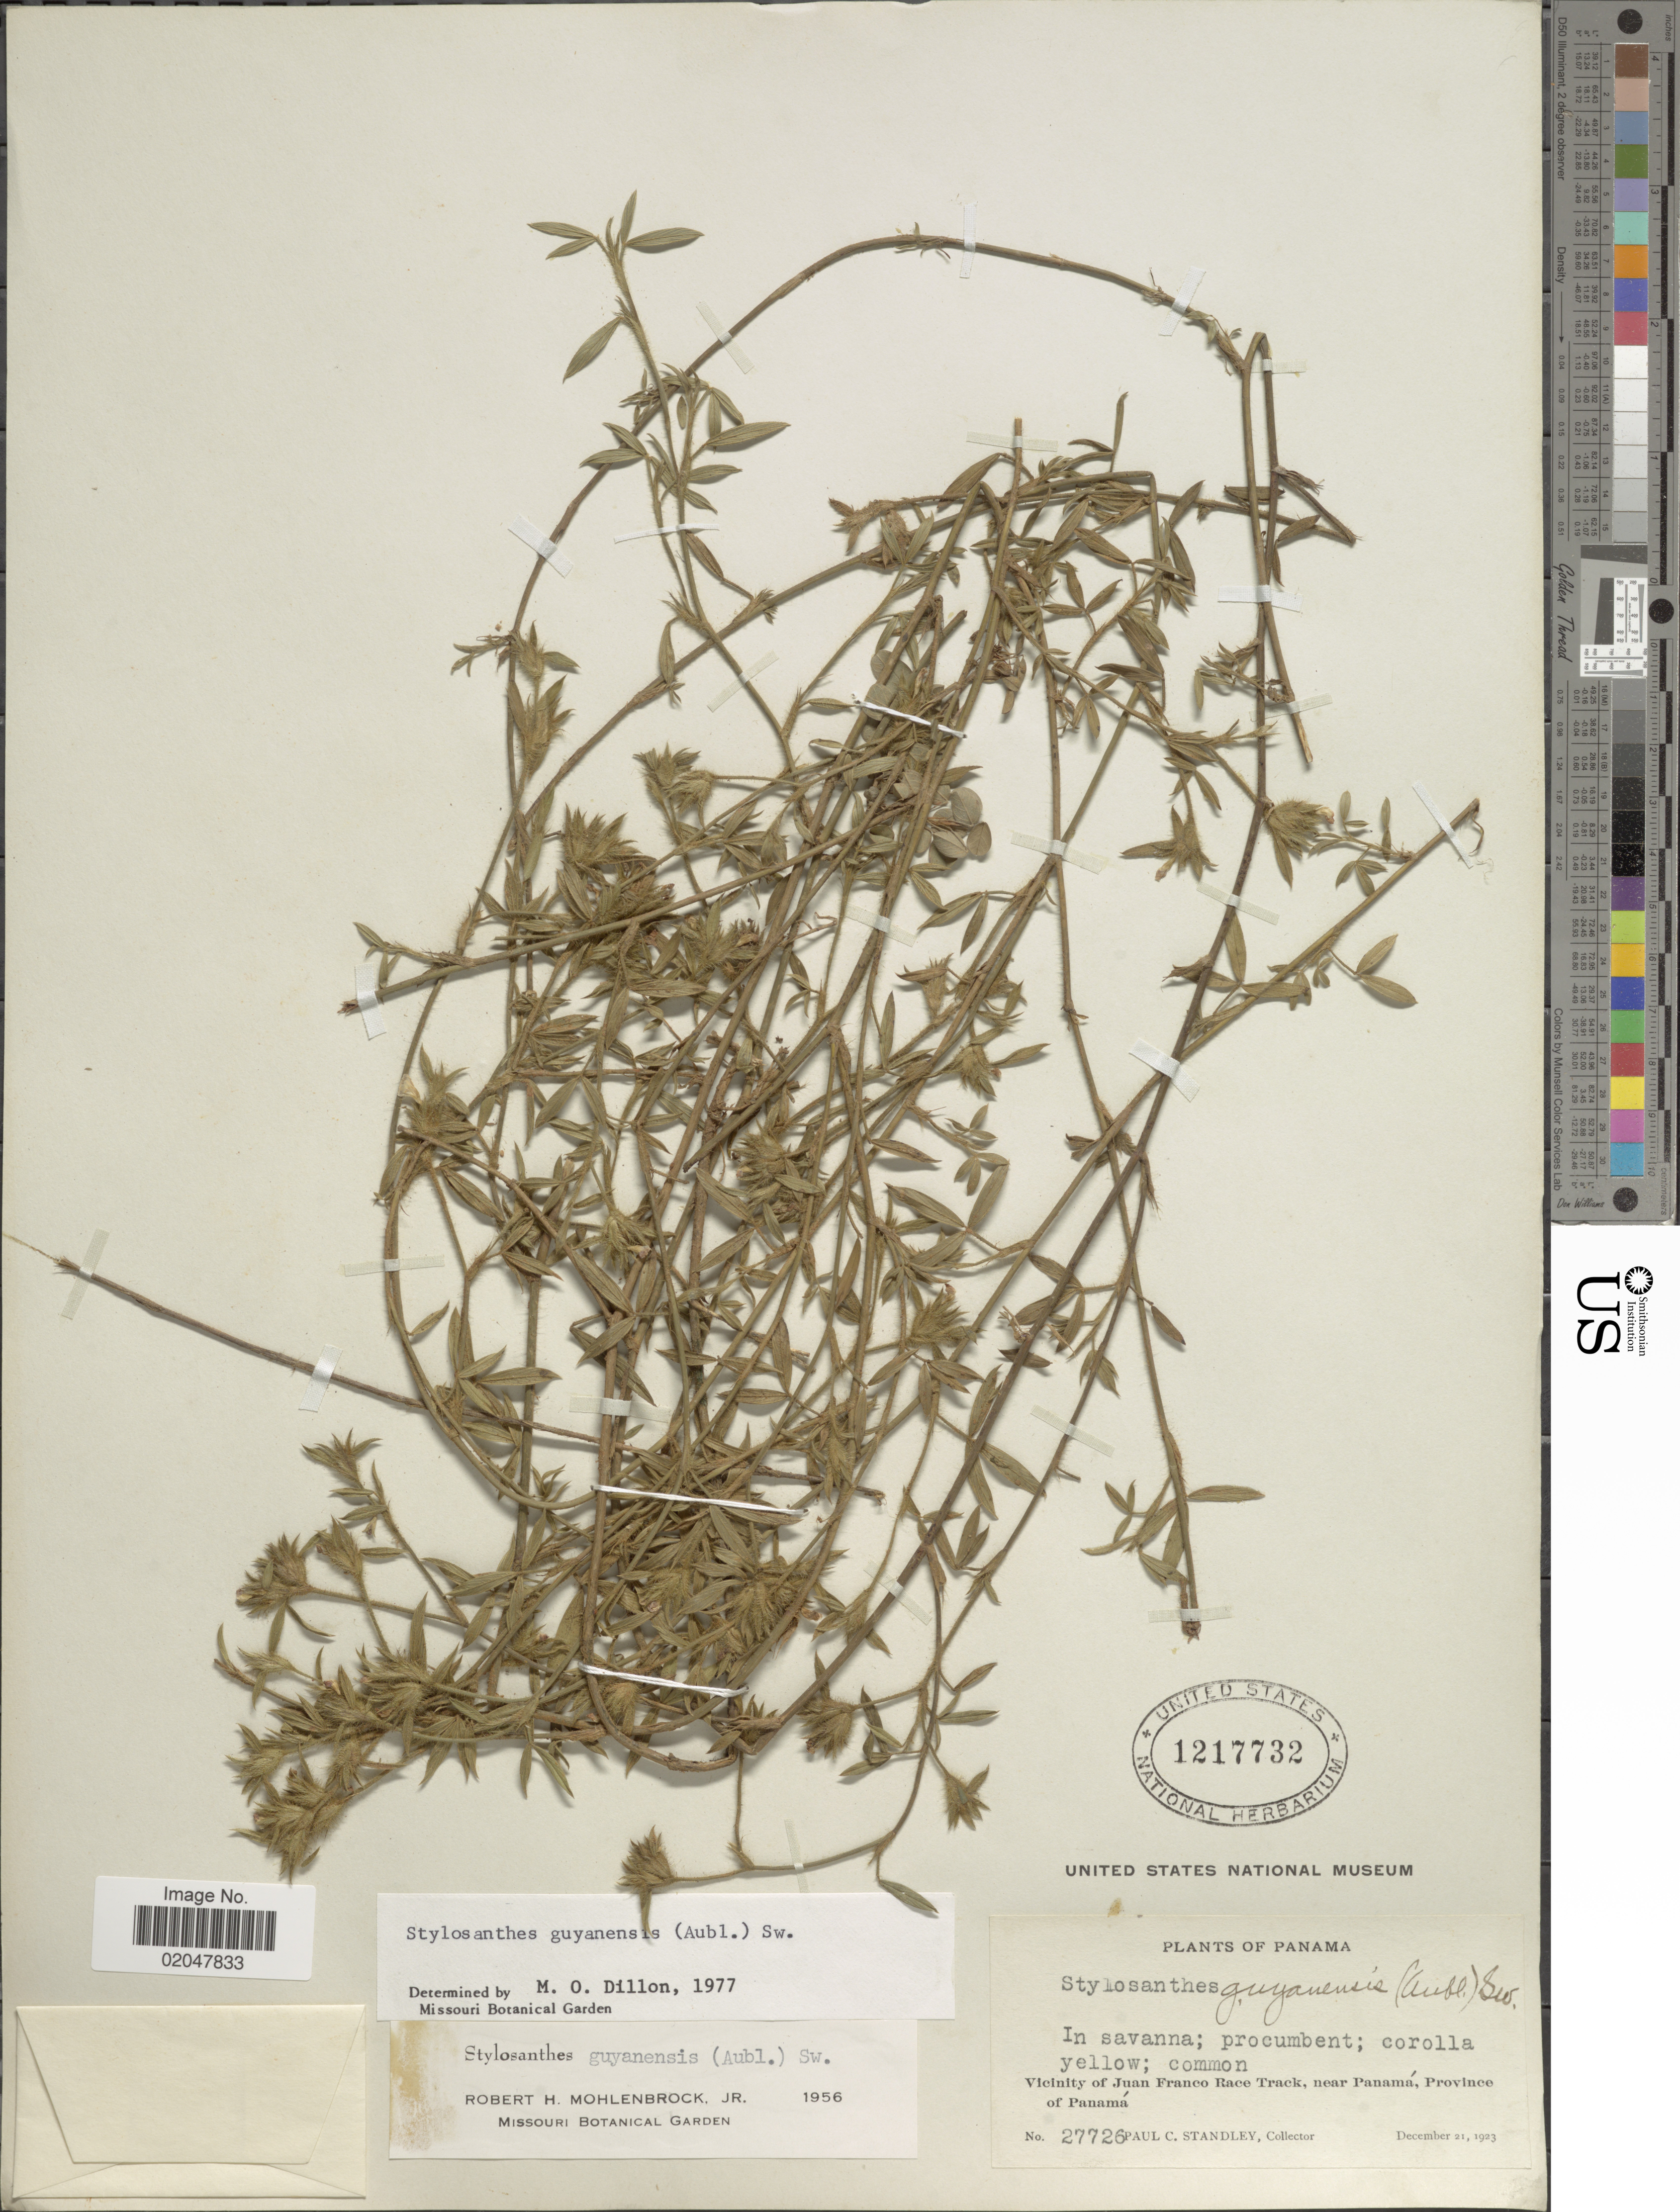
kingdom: Plantae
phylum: Tracheophyta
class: Magnoliopsida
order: Fabales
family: Fabaceae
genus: Stylosanthes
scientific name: Stylosanthes guianensis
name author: (Aubl.) Sw.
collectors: P. C. Standley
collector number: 27726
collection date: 1923-12-21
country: Panama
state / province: Panamá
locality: Vicinity of Juan Franco Race Track, near Panama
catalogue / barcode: US 1217732